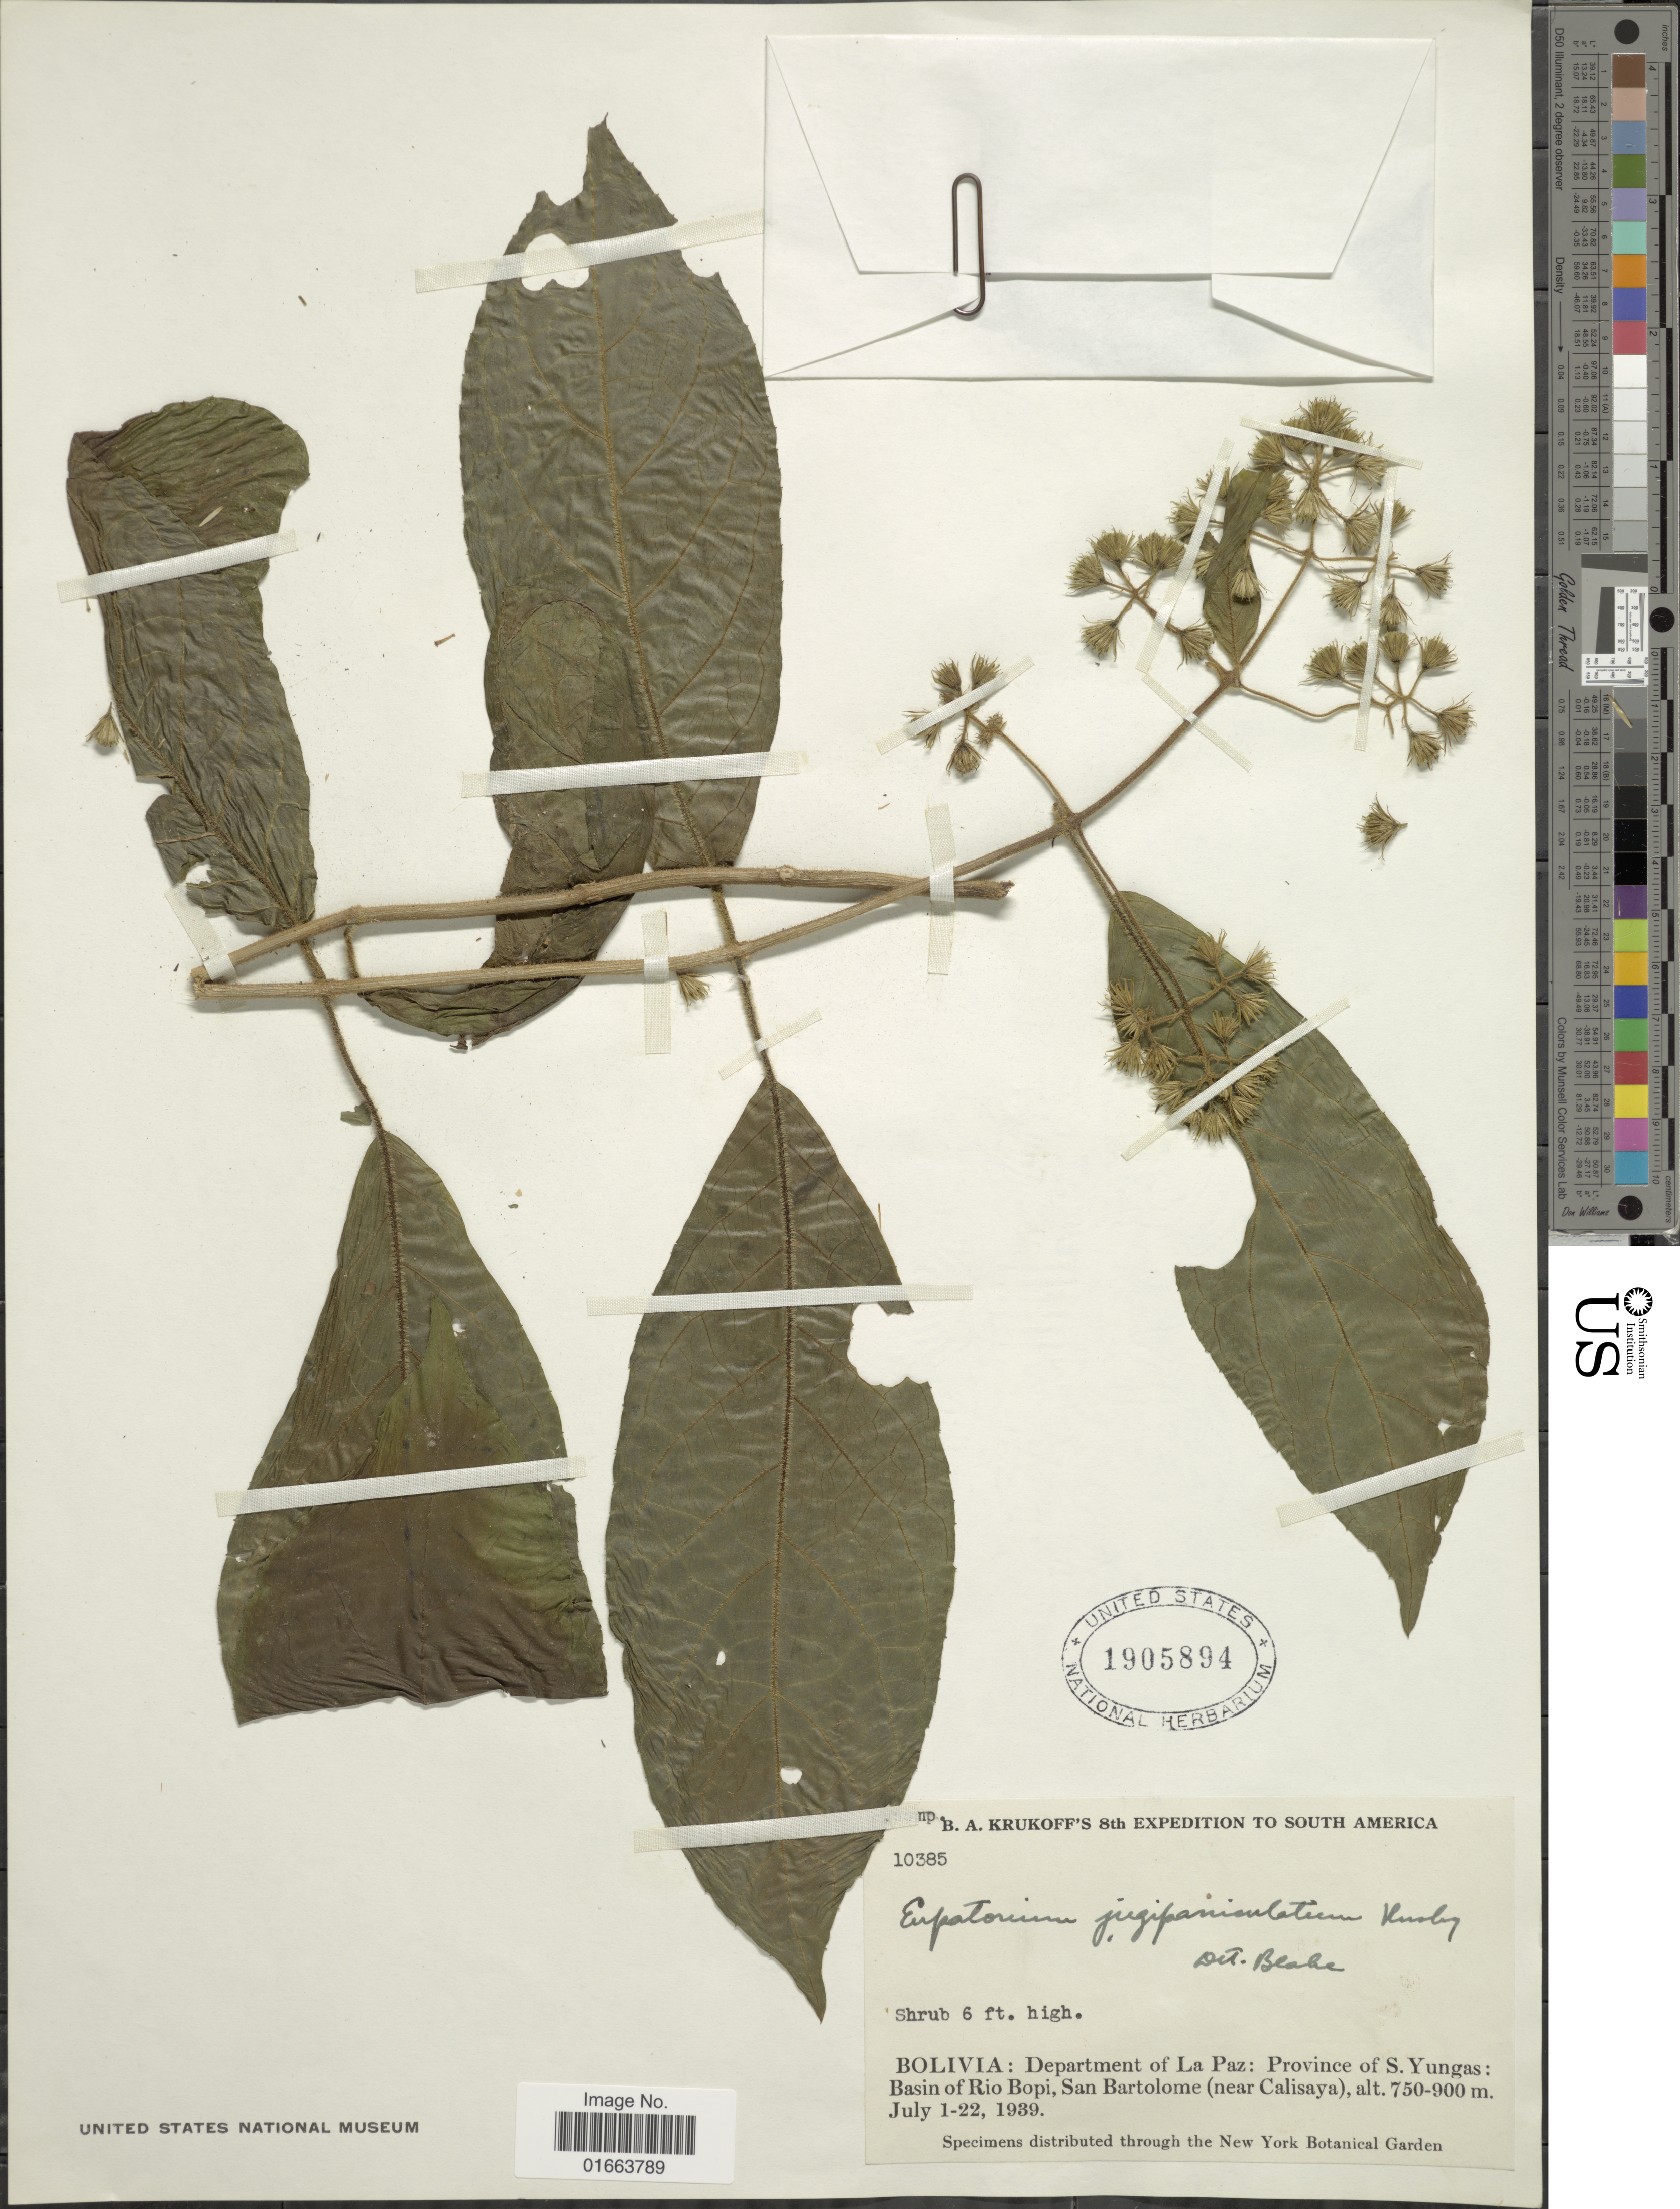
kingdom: Plantae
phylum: Tracheophyta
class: Magnoliopsida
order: Asterales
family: Asteraceae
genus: Koanophyllon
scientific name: Koanophyllon jugipaniculatum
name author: (Rusby) R.M. King & H. Rob.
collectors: B. A. Krukoff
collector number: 10385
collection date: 1939-07-01/1939-07-22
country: Bolivia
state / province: La Paz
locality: Province S. Yungas: Basin of Rio Bopi, San Bartolome (near Calisaya)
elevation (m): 750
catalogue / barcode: US 1905894